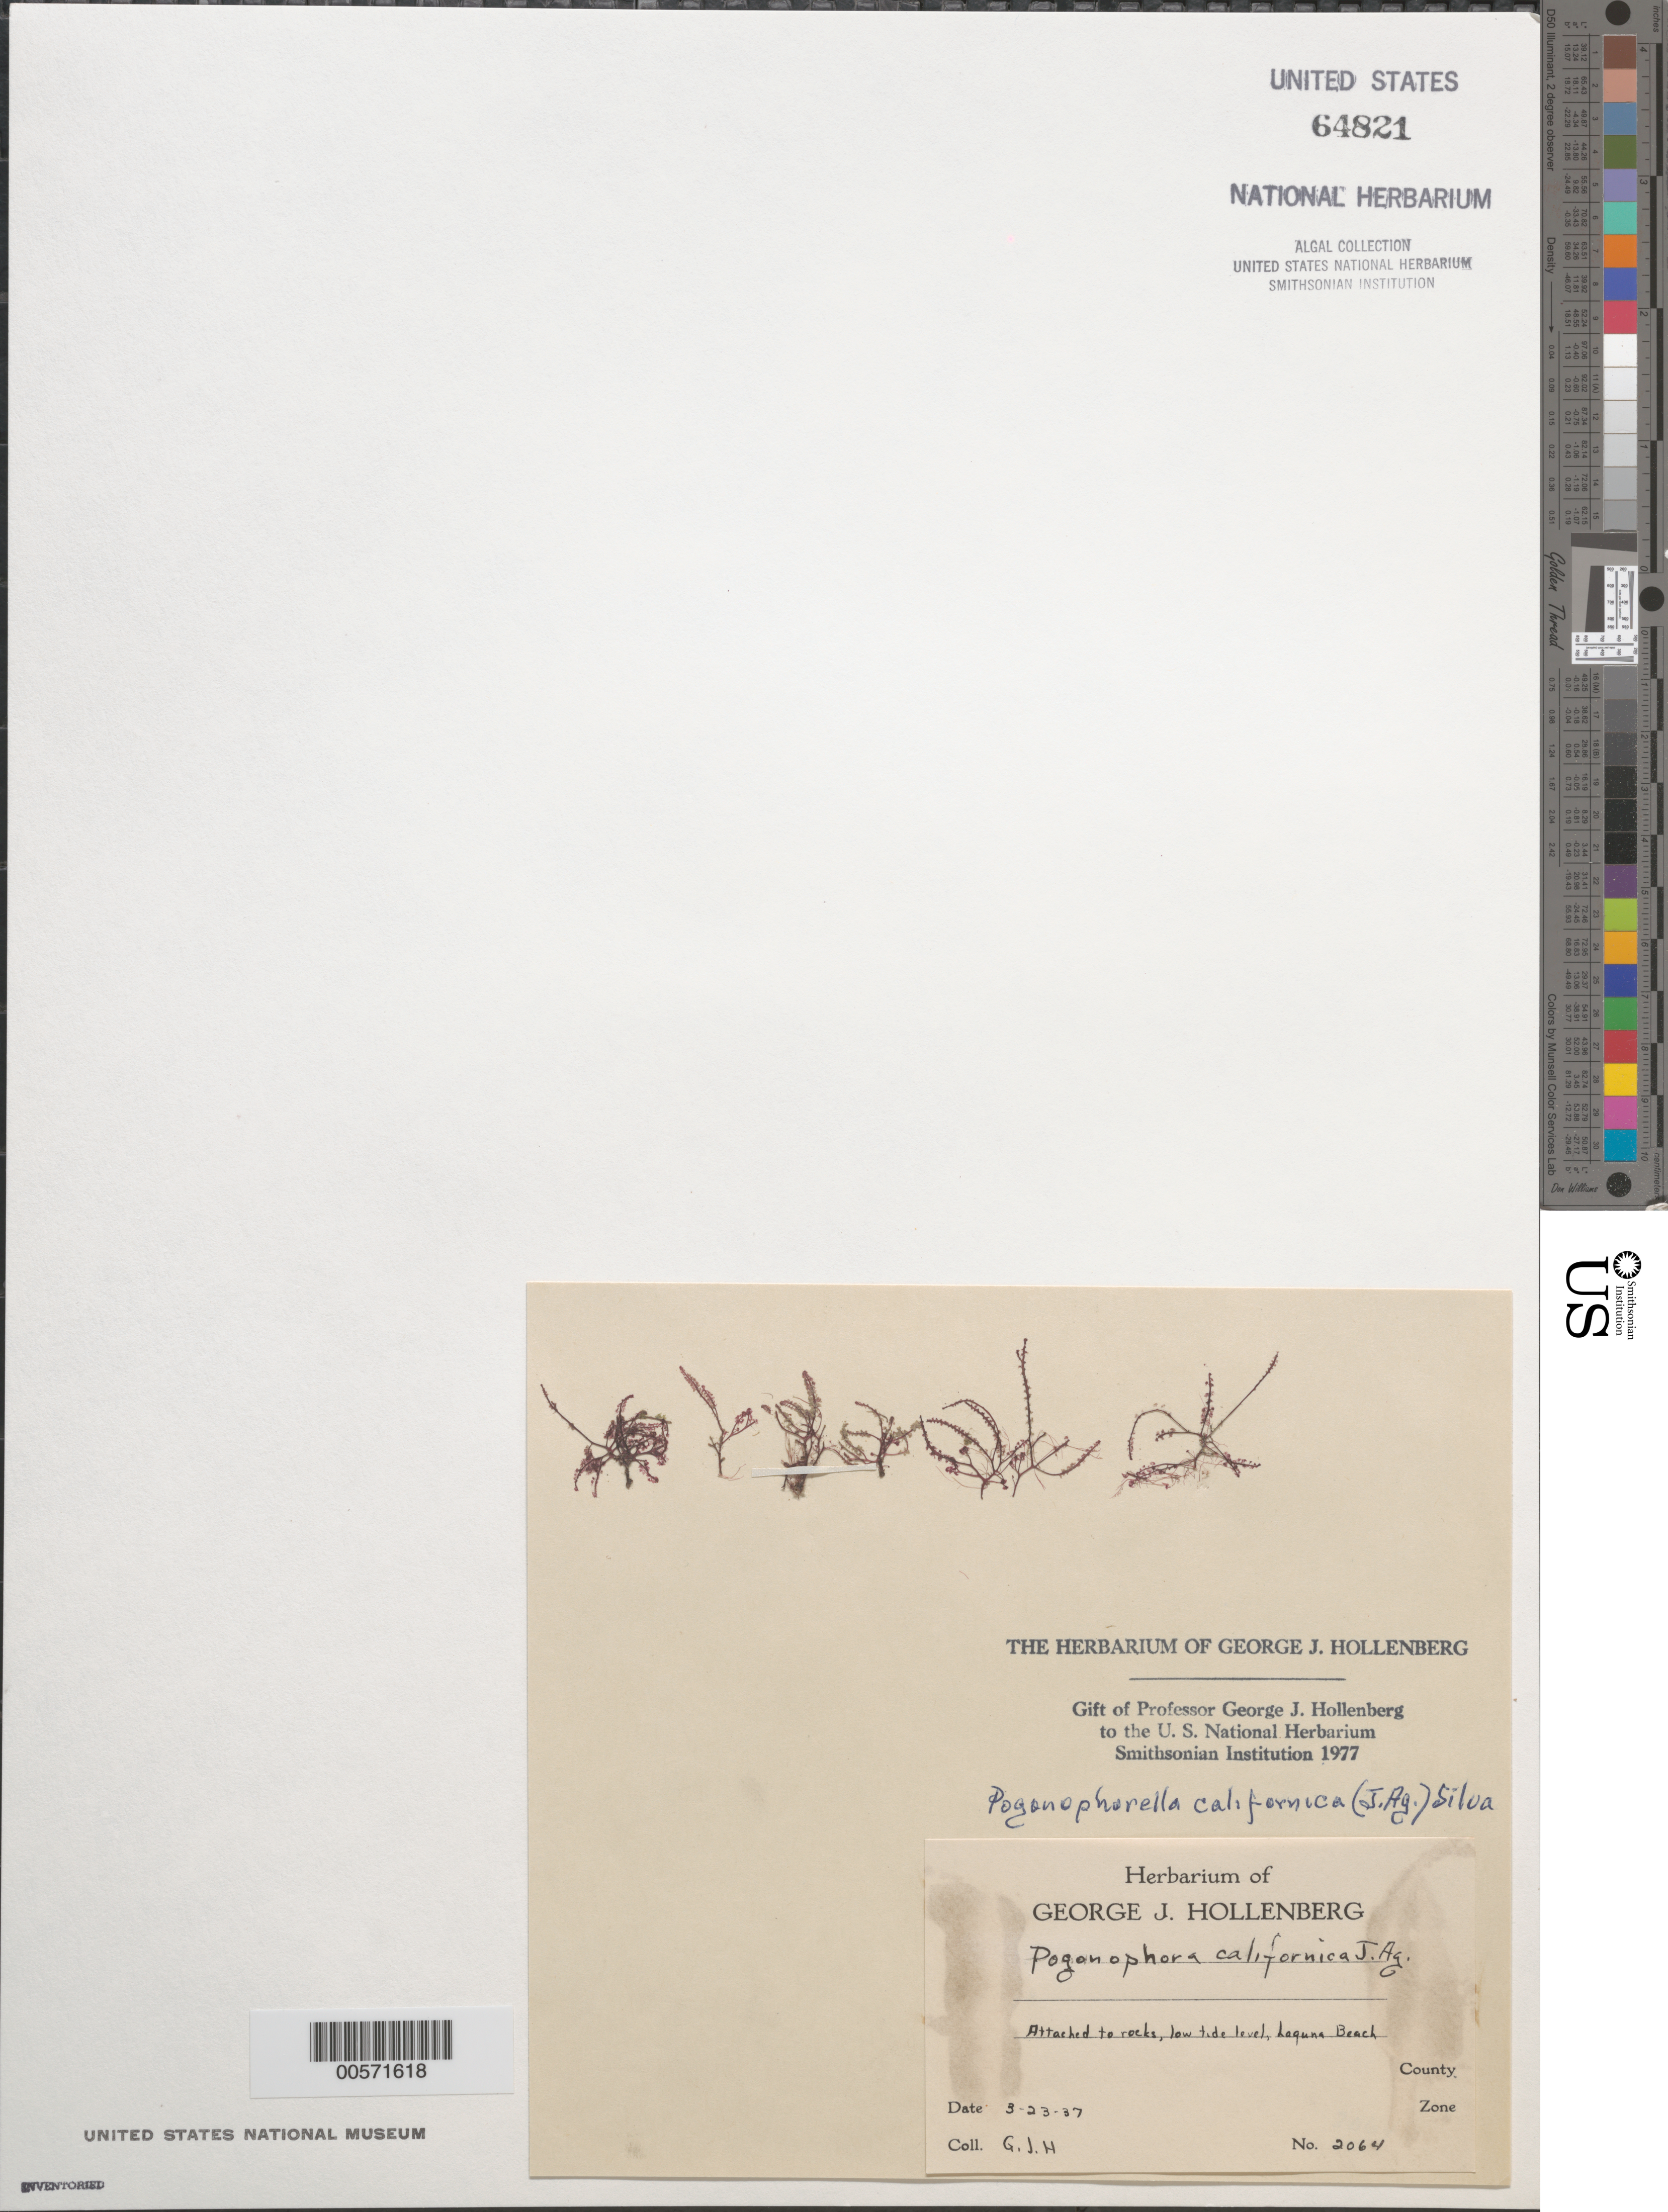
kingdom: Plantae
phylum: Rhodophyta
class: Florideophyceae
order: Ceramiales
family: Dasyaceae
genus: Dasya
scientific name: Dasya binghamiae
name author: A.J.K. Millar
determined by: Algae name updating Project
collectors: G. Hollenberg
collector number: GJH 2064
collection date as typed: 23 Mar 1937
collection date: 1937-03-23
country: United States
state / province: California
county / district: Orange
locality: Laguna Beach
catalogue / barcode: US 64821